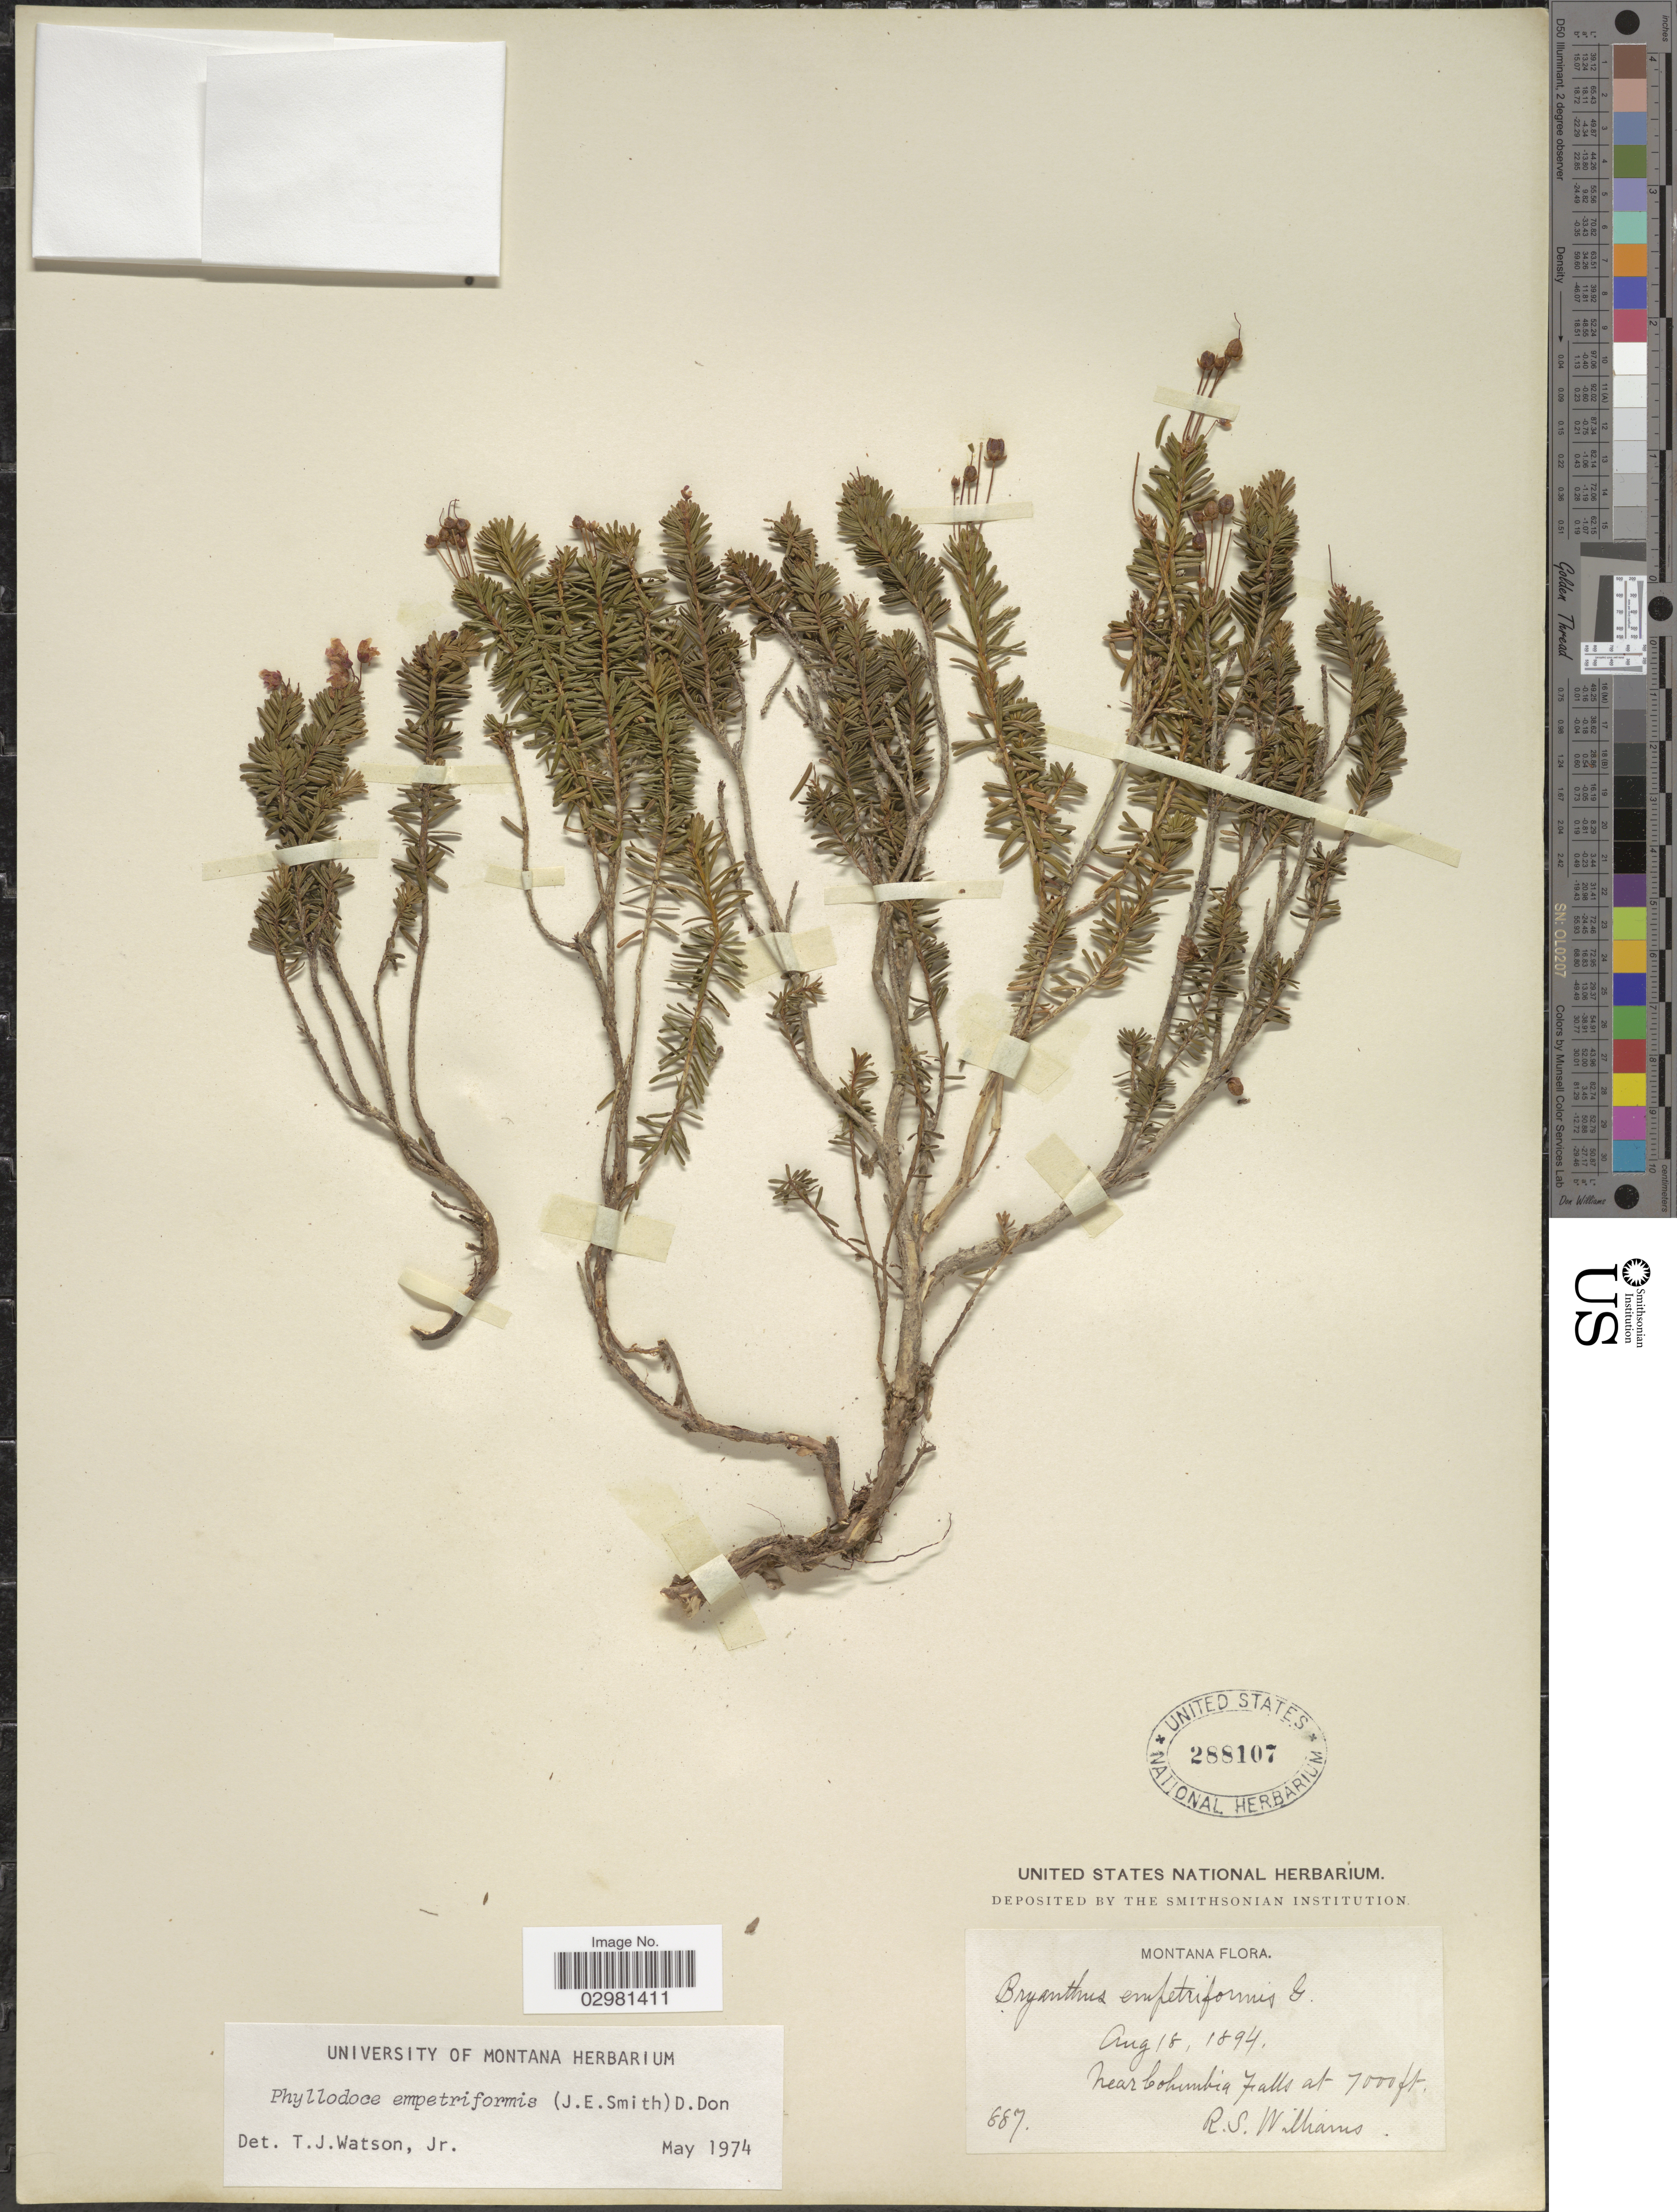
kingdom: Plantae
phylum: Tracheophyta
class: Magnoliopsida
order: Ericales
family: Ericaceae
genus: Phyllodoce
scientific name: Phyllodoce empetiformis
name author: (Small) D. Don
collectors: R. S. Williams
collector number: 887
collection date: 1894-08-18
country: United States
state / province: Montana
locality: Near Columbia Falls.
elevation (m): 2134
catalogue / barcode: US 288107